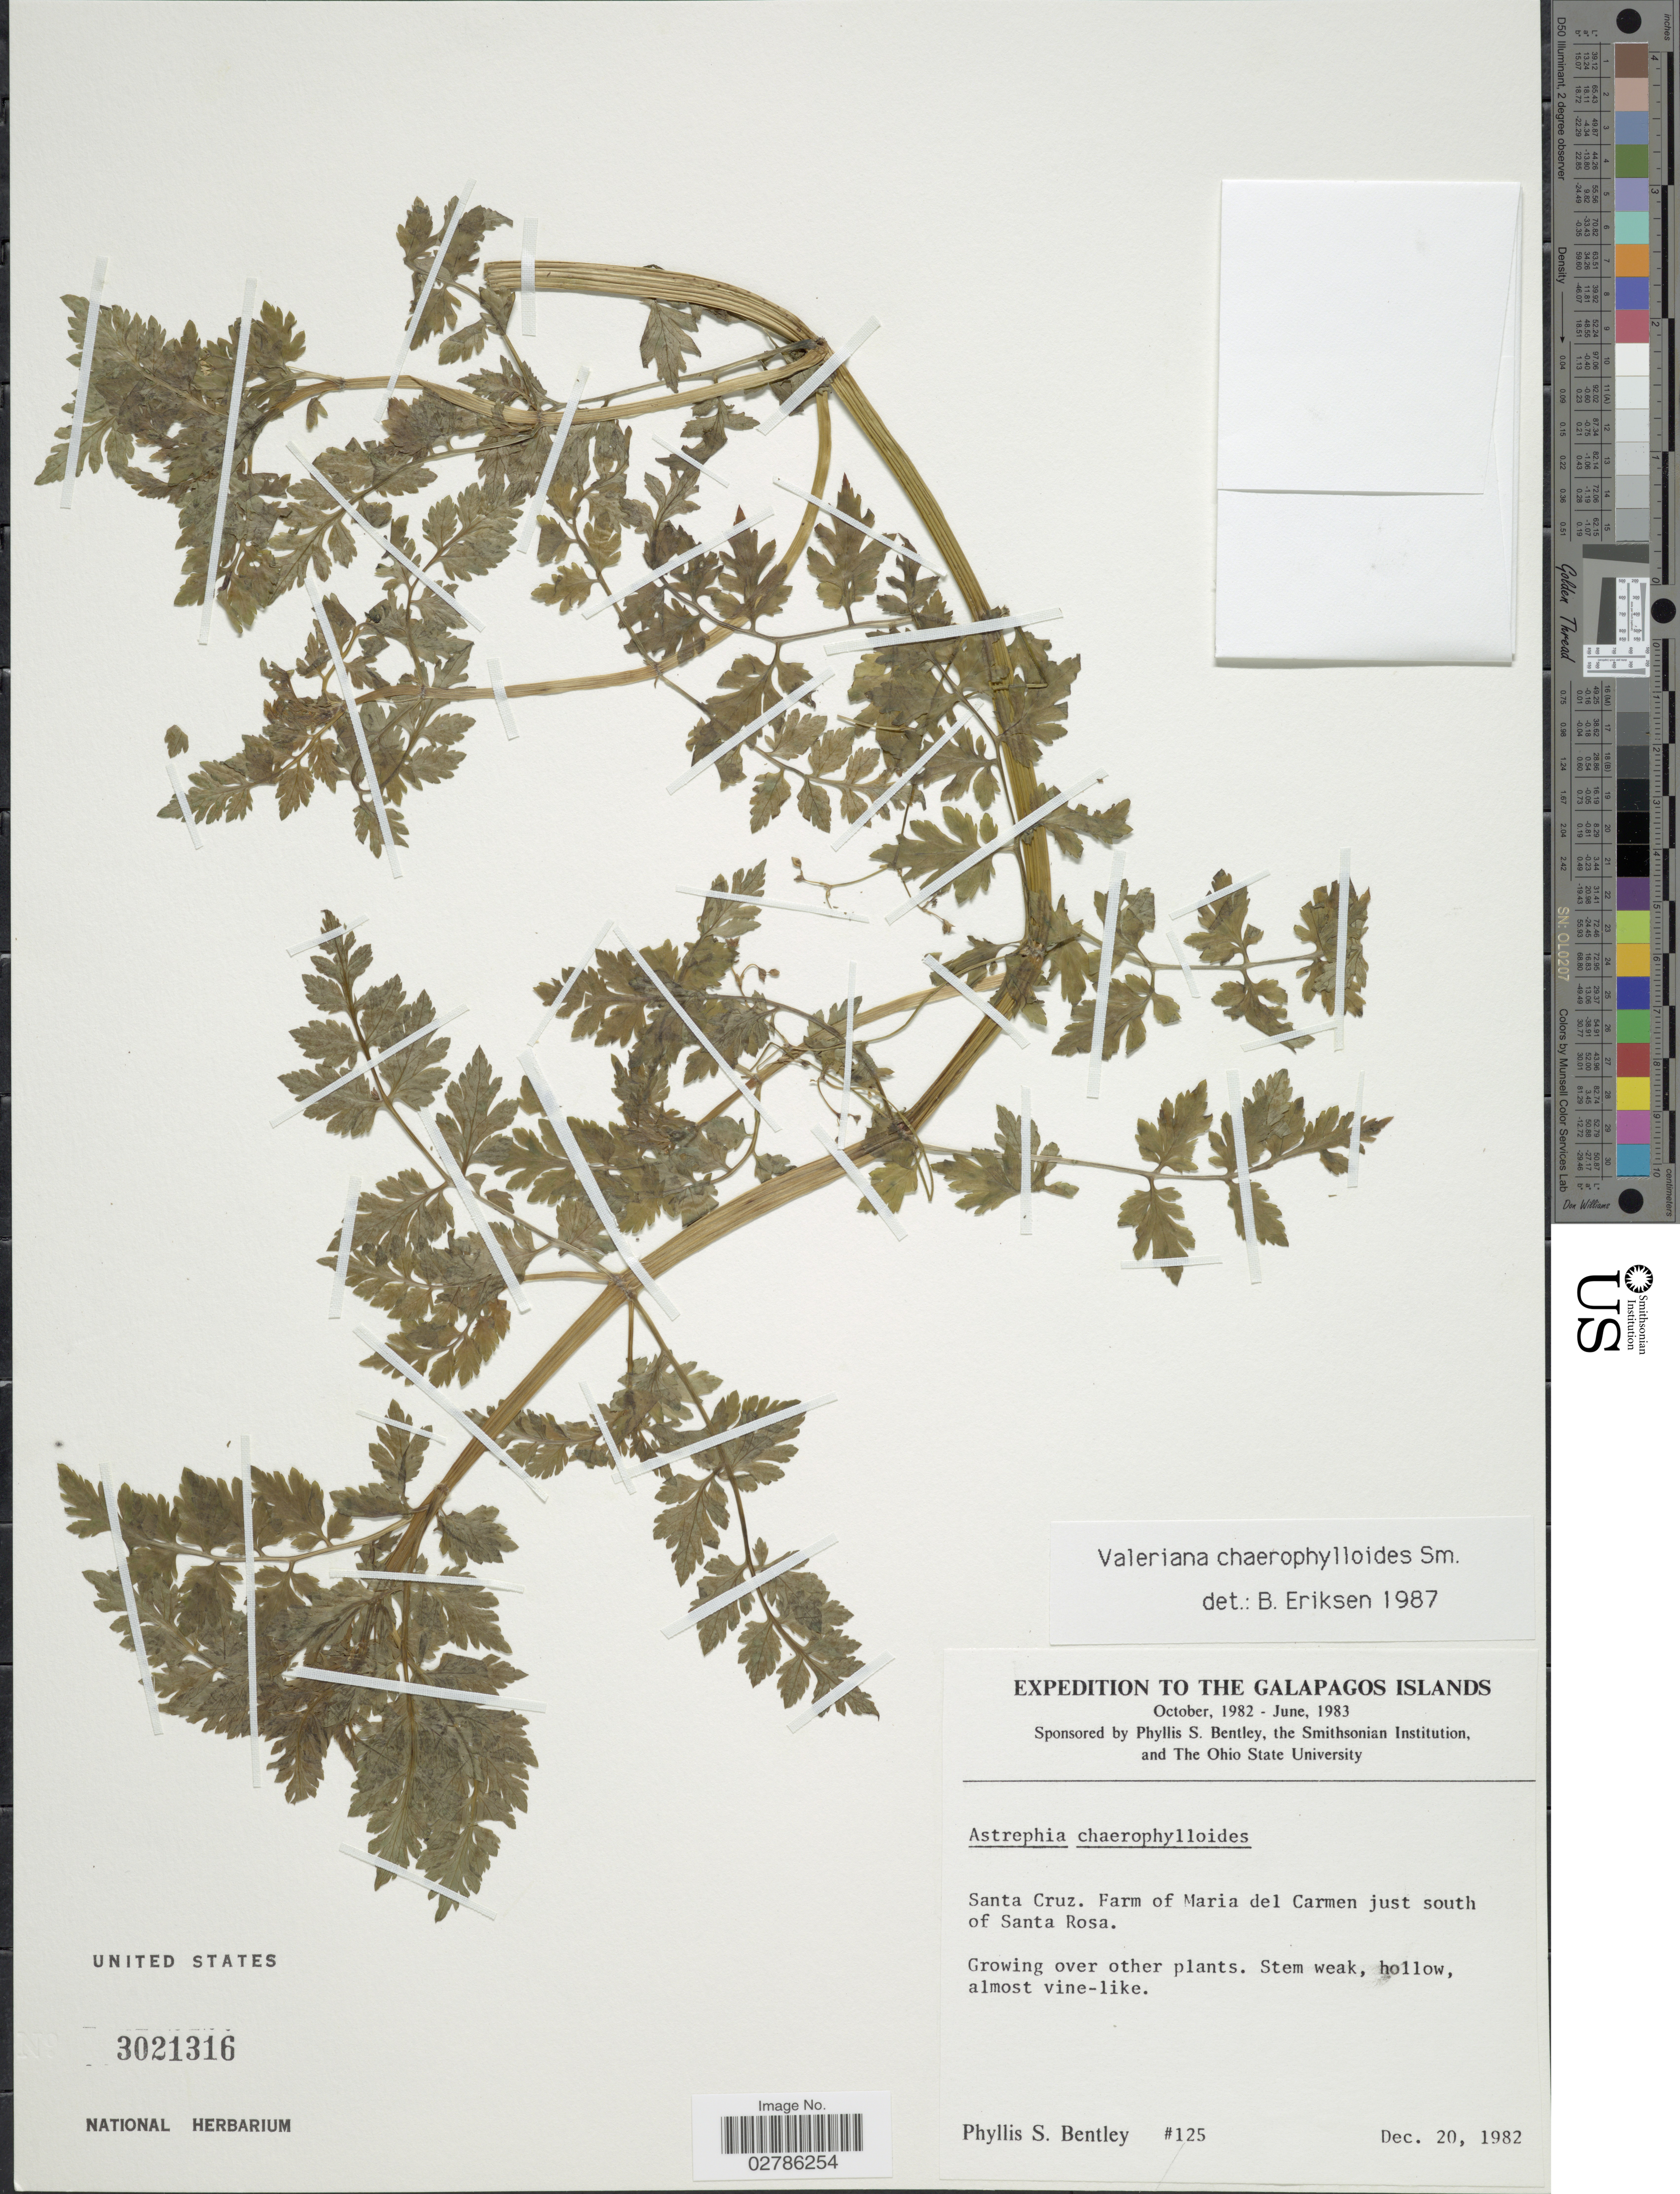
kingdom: Plantae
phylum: Tracheophyta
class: Magnoliopsida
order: Dipsacales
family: Caprifoliaceae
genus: Astrephia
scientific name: Astrephia chaerophylloides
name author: (Sm.) DC.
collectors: P. S. Bentley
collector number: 125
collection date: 1982-12-20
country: Ecuador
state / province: Colón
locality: The Galapagos Islands, Santa Cruz., Farm of Maria del Carmen just south of Santa Rosa.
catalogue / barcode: US 3021316